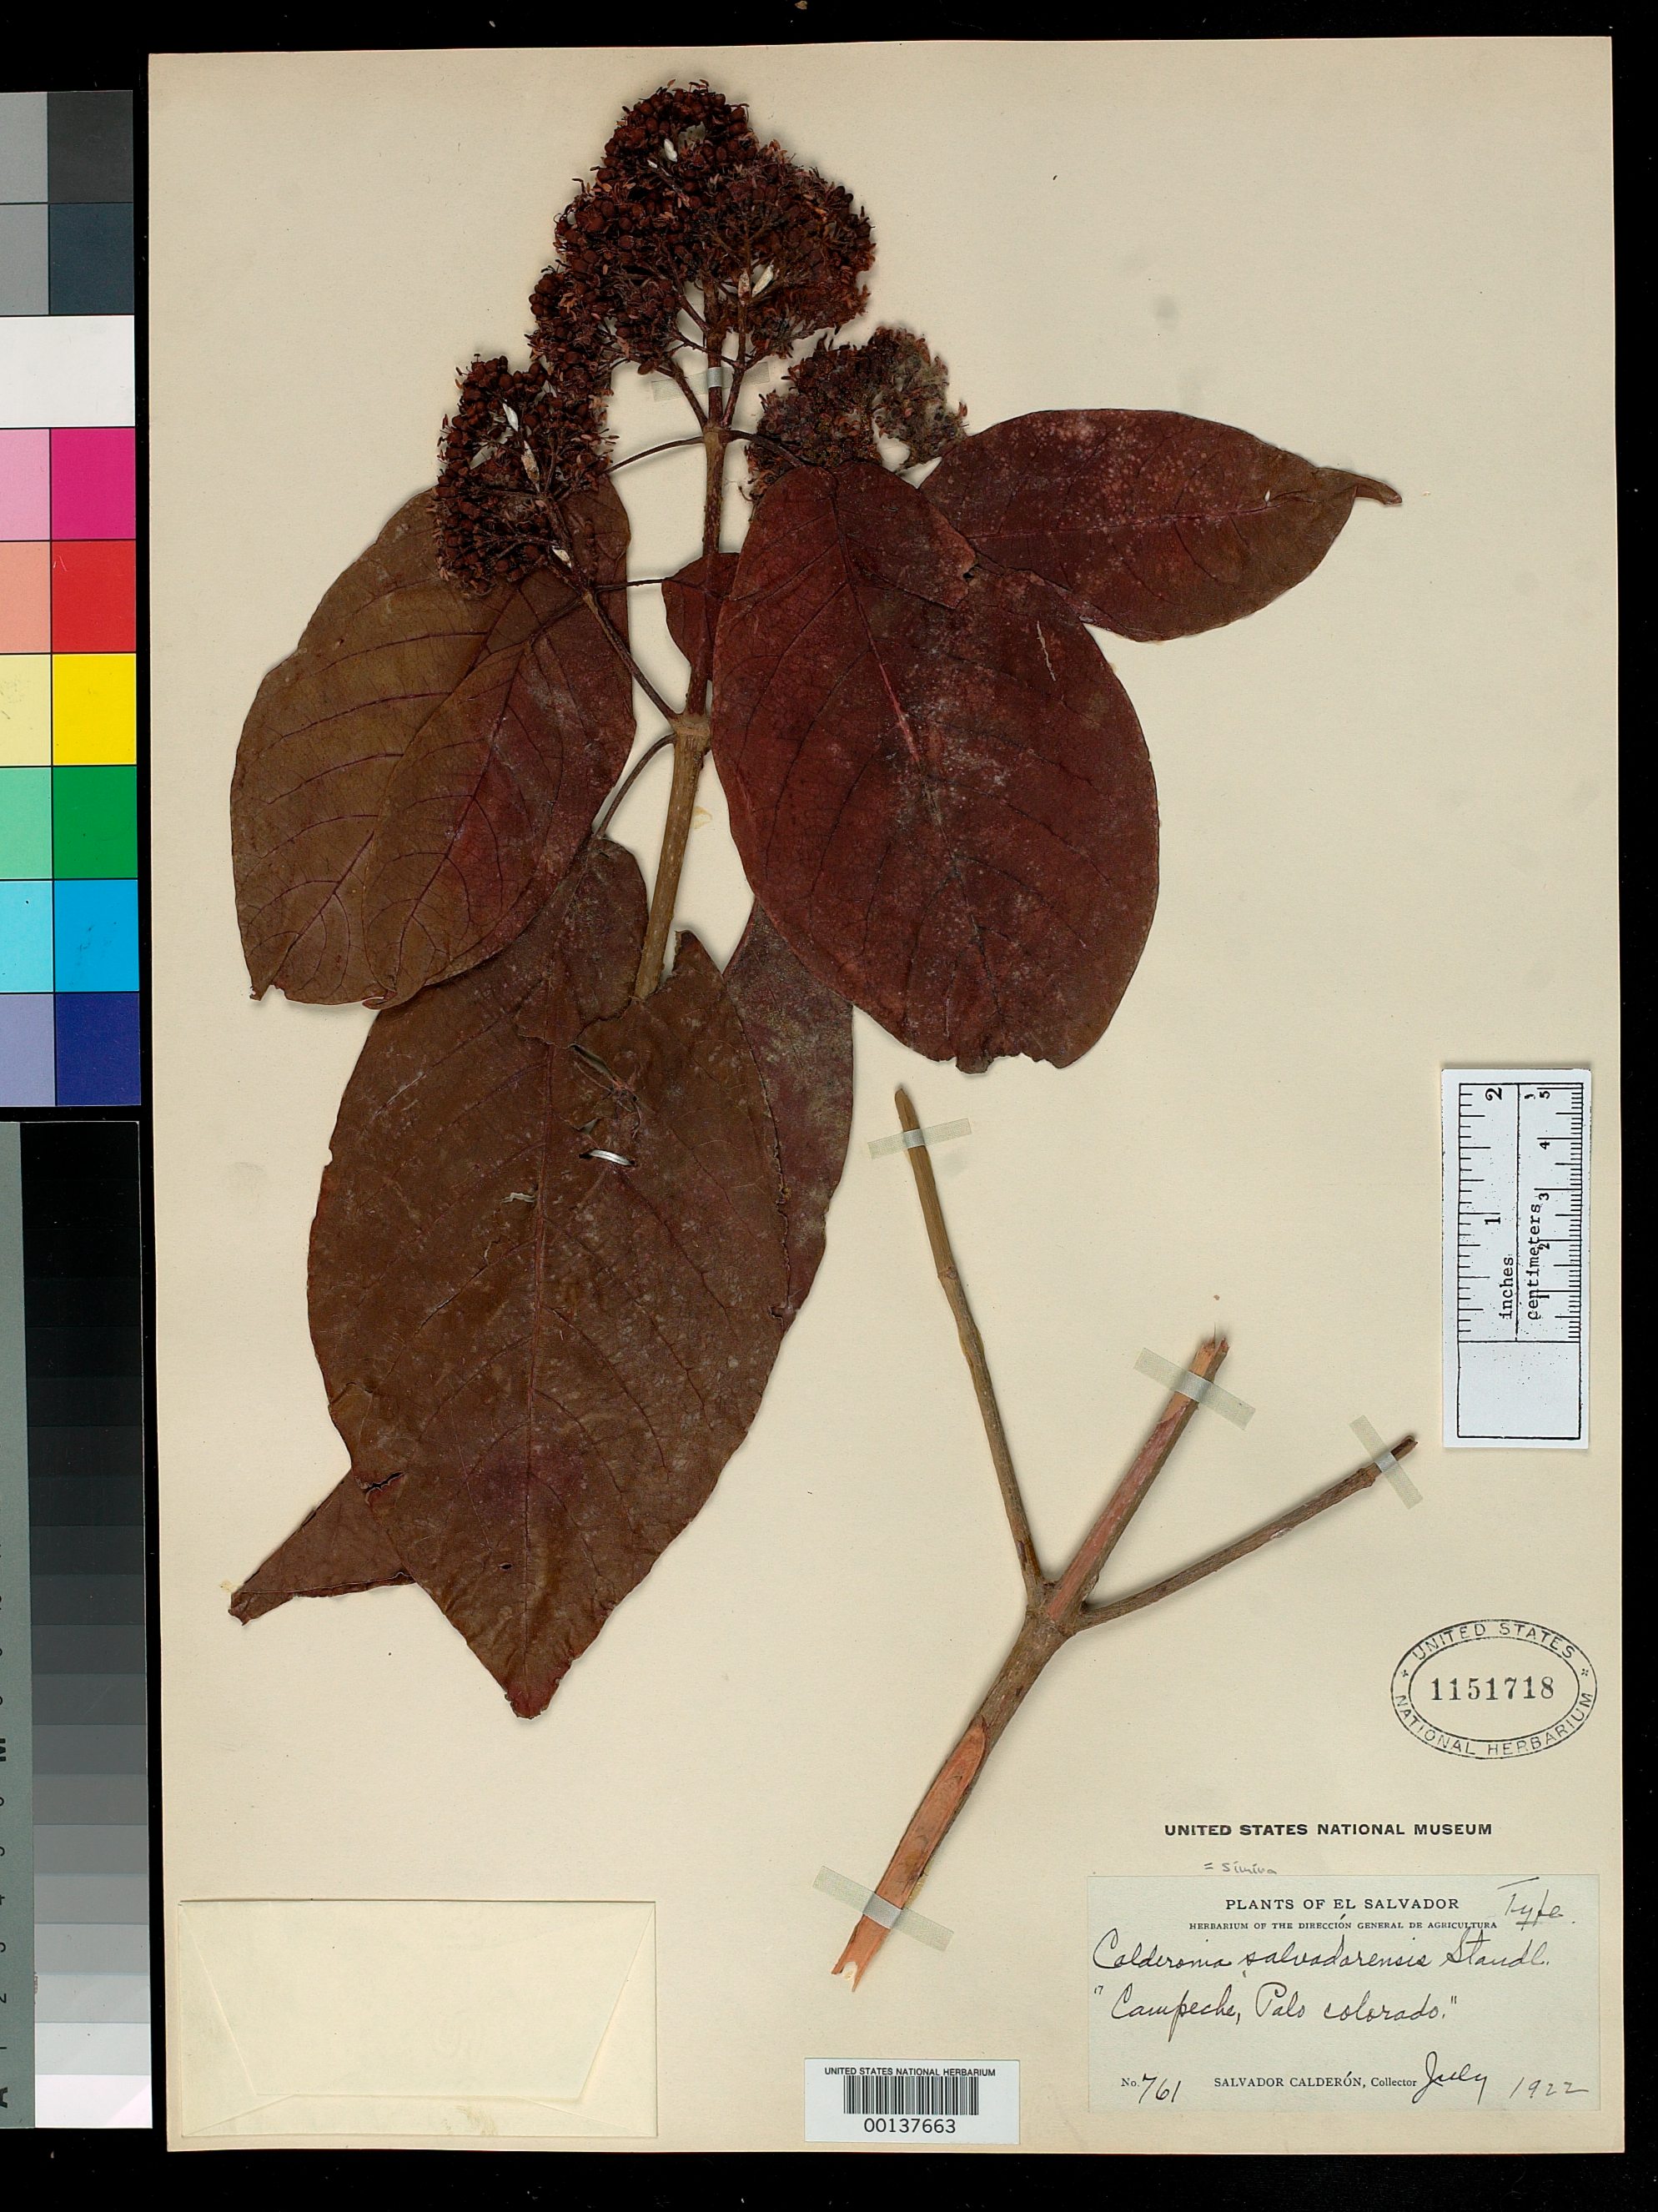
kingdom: Plantae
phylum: Tracheophyta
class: Magnoliopsida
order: Gentianales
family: Rubiaceae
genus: Calderonia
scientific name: Calderonia salvadorensis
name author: Standl.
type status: Holotype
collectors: S. Calderón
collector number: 761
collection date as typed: Jul 1922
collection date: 1922-07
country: El Salvador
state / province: San Salvador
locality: Santa Tecla Railway Station, San Salvador.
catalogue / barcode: US 1151718